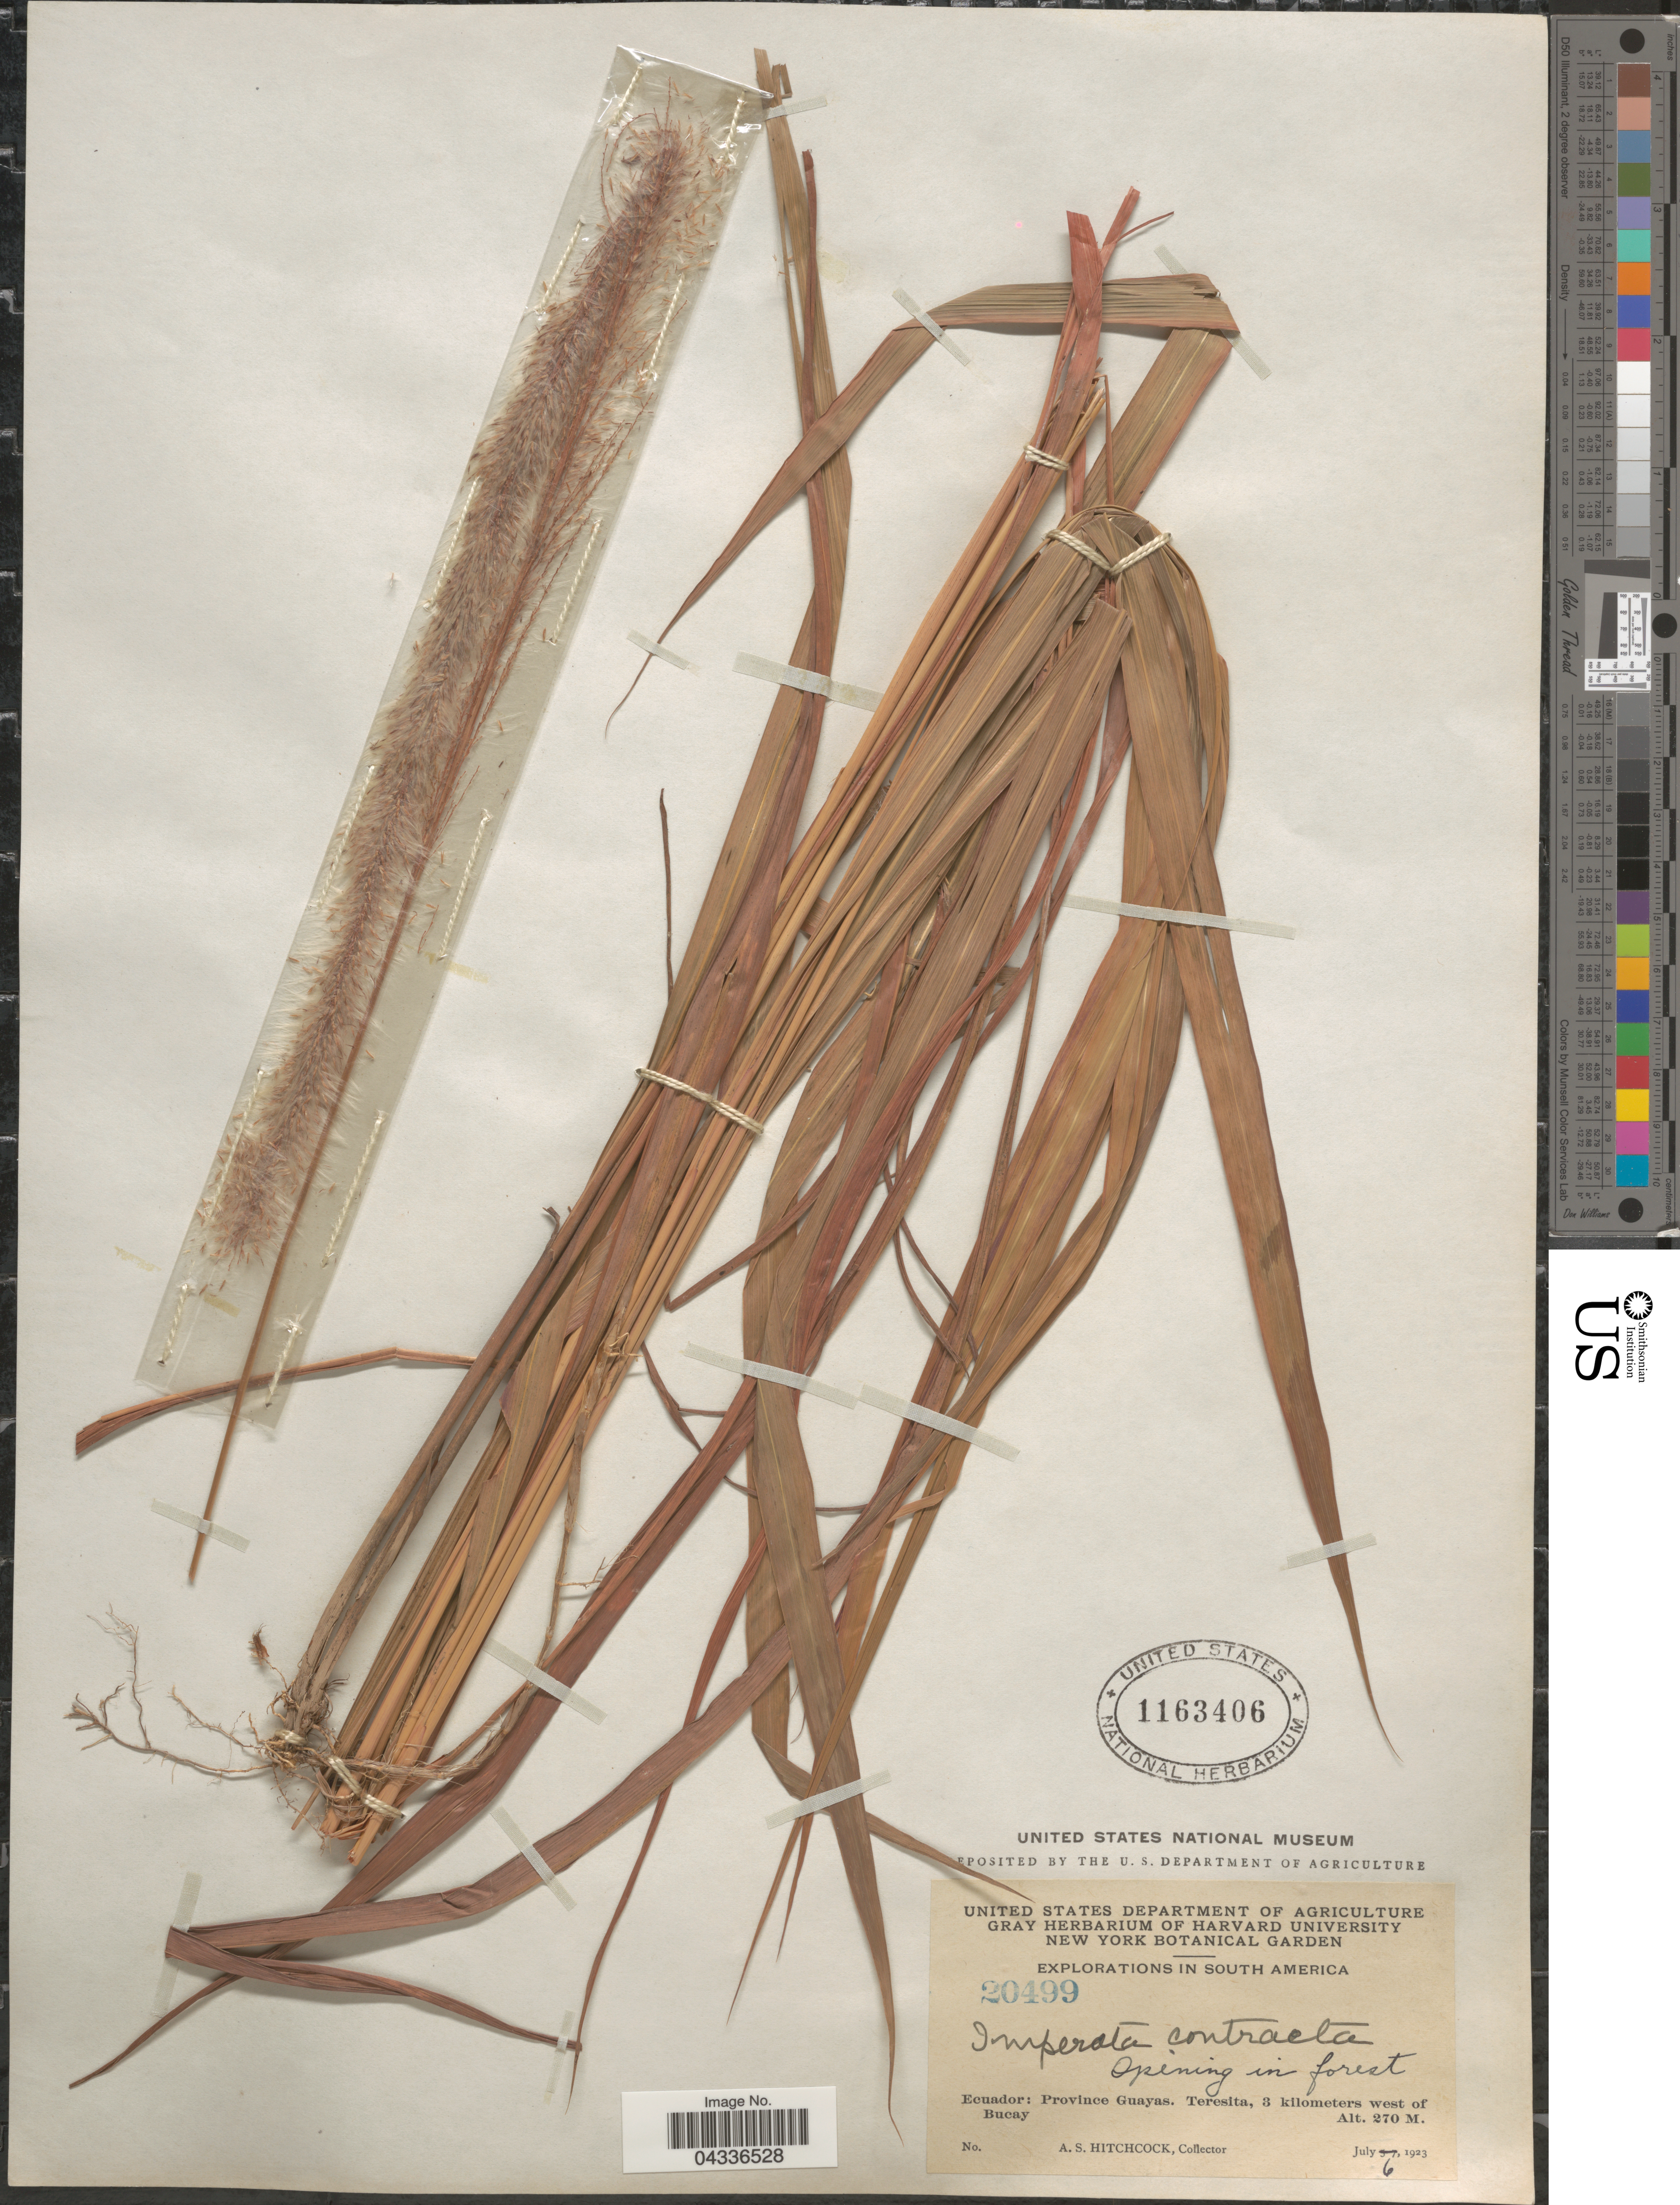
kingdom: Plantae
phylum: Tracheophyta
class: Liliopsida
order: Poales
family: Poaceae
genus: Imperata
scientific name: Imperata contracta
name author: (Kunth) Hitchc.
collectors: A. S. Hitchcock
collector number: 20499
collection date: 1923-07-06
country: Ecuador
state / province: Guayas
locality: Explorations in South America. Opening in forest. Teresita, 3 kilometers west of Bucay.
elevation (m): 270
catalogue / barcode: US 1163406